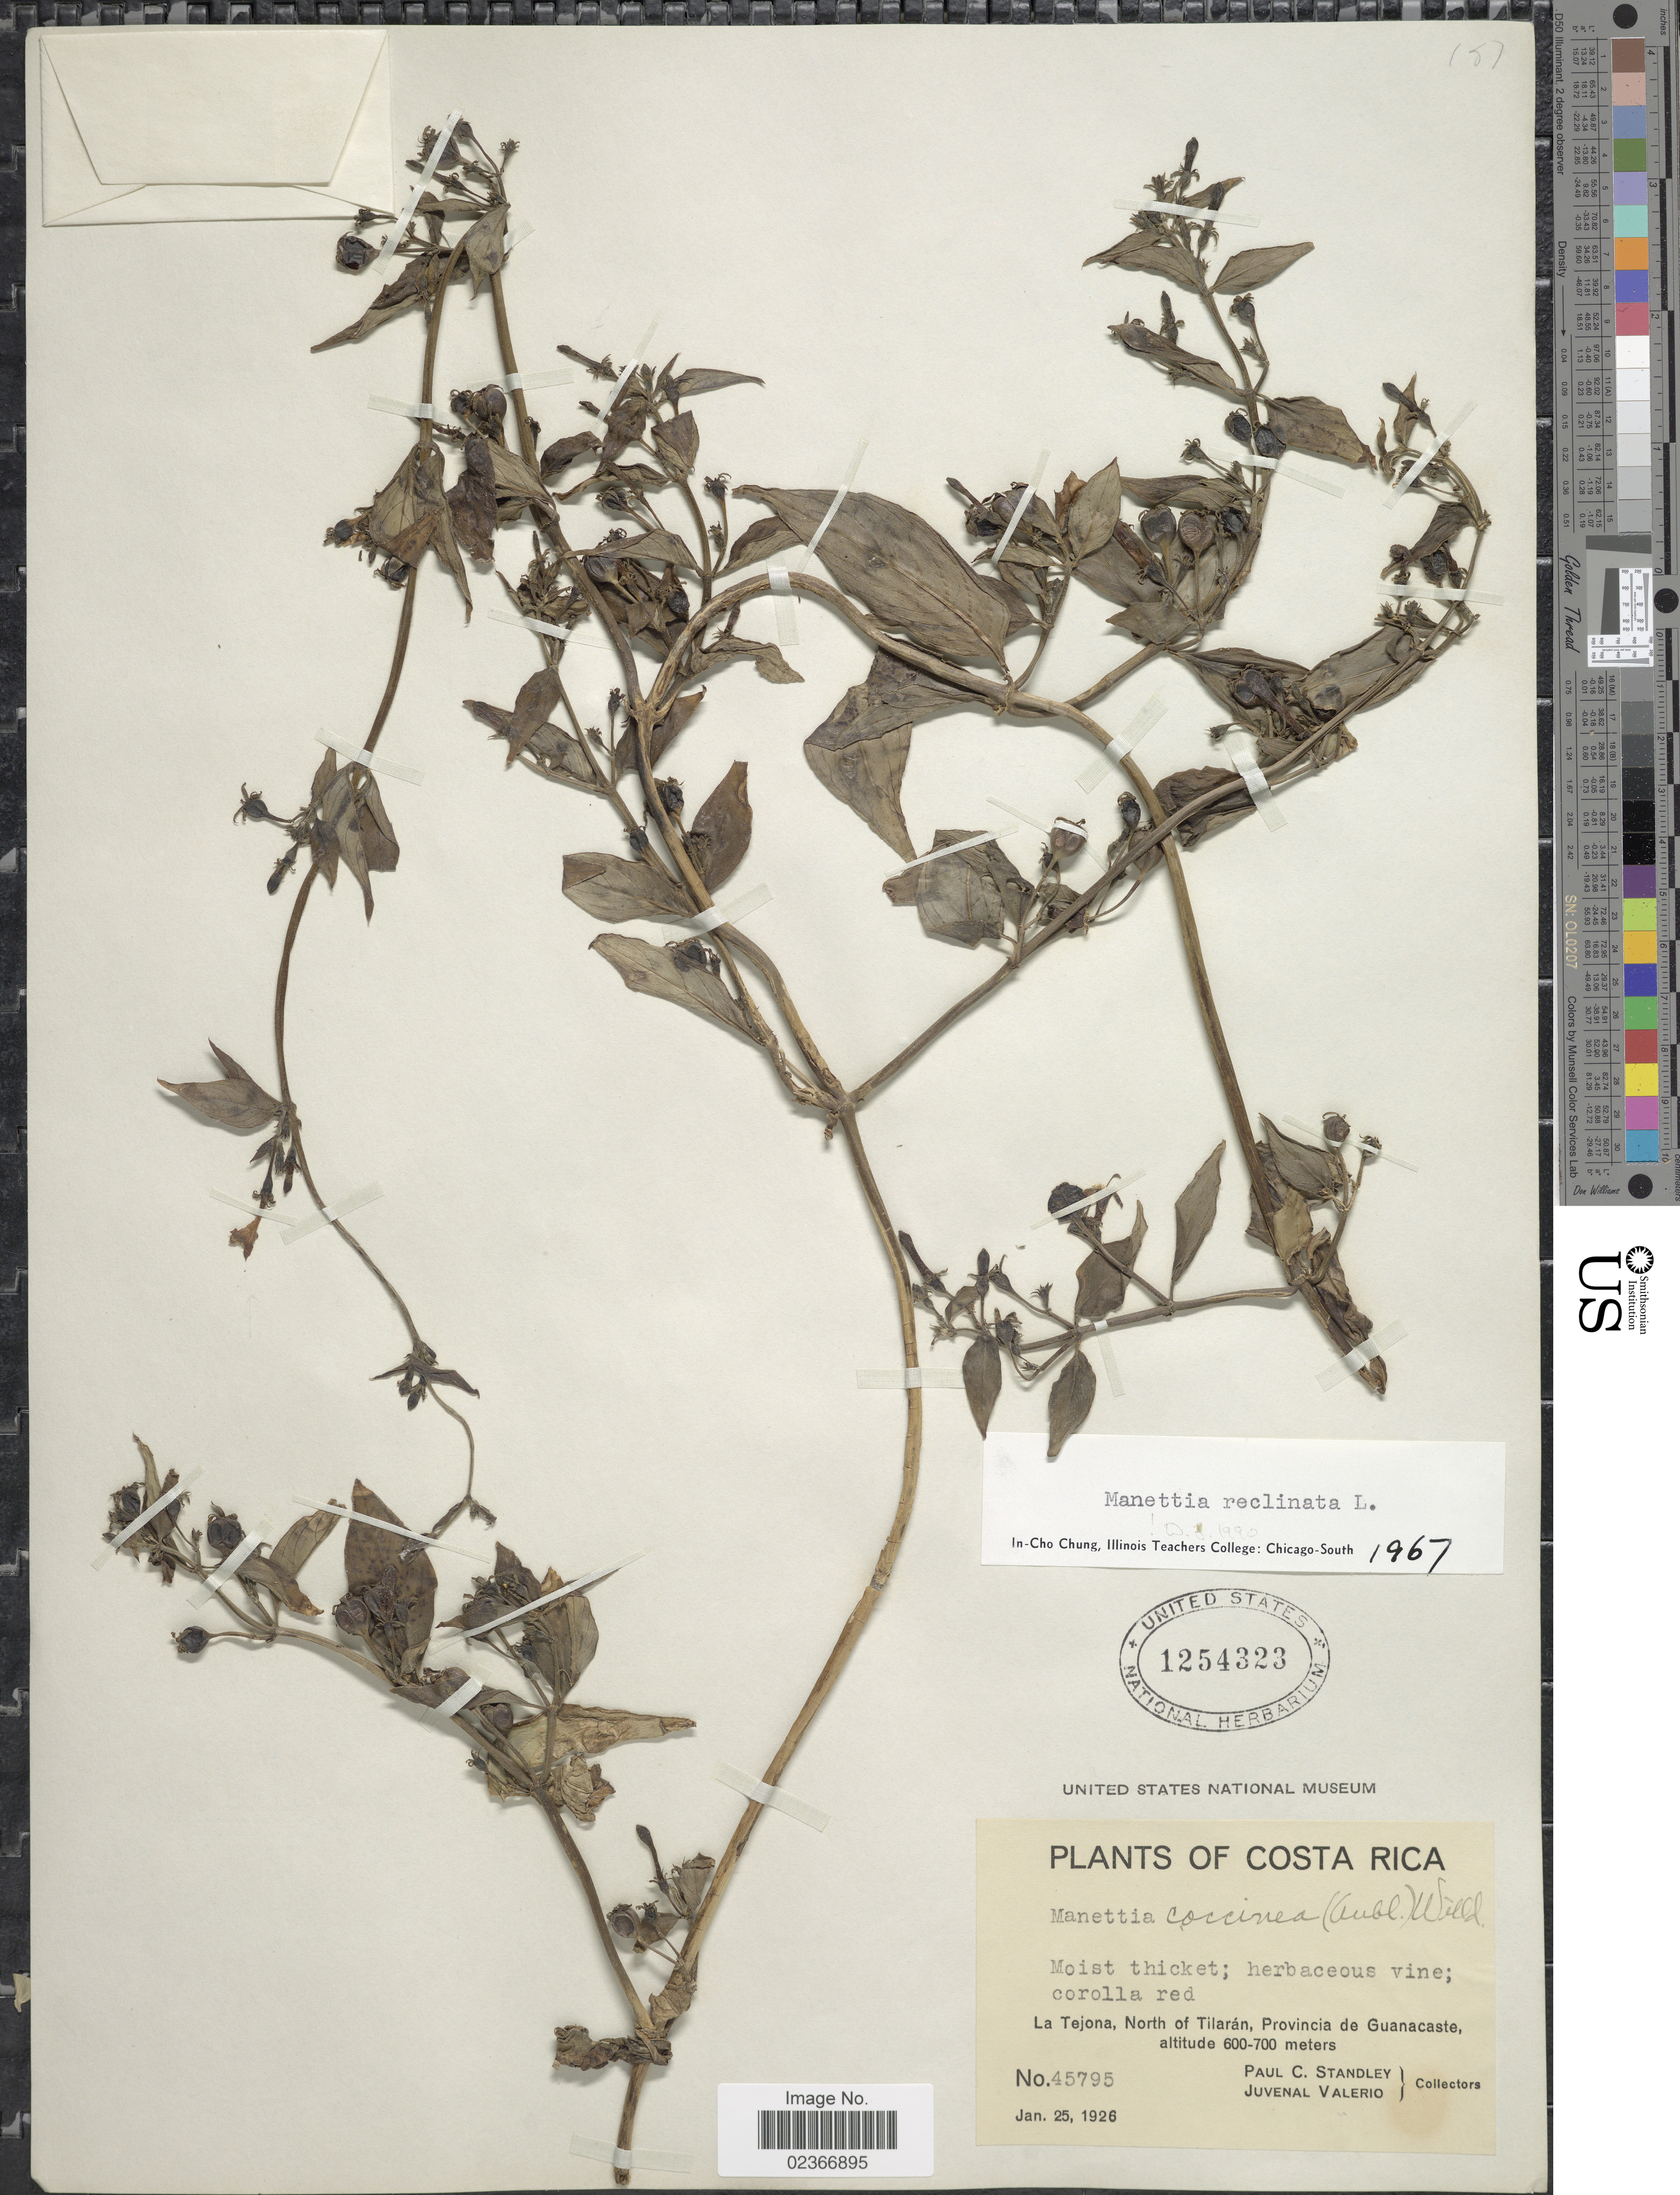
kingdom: Plantae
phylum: Tracheophyta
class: Magnoliopsida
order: Gentianales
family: Rubiaceae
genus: Manettia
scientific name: Manettia reclinata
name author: L.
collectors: P. C. Standley & J. Valerio R.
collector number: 45795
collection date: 1926-01-25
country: Costa Rica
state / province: Guanacaste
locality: La Tenoja, North of Tilaran, Provincia de Guanacaste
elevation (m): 600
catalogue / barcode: US 1254323